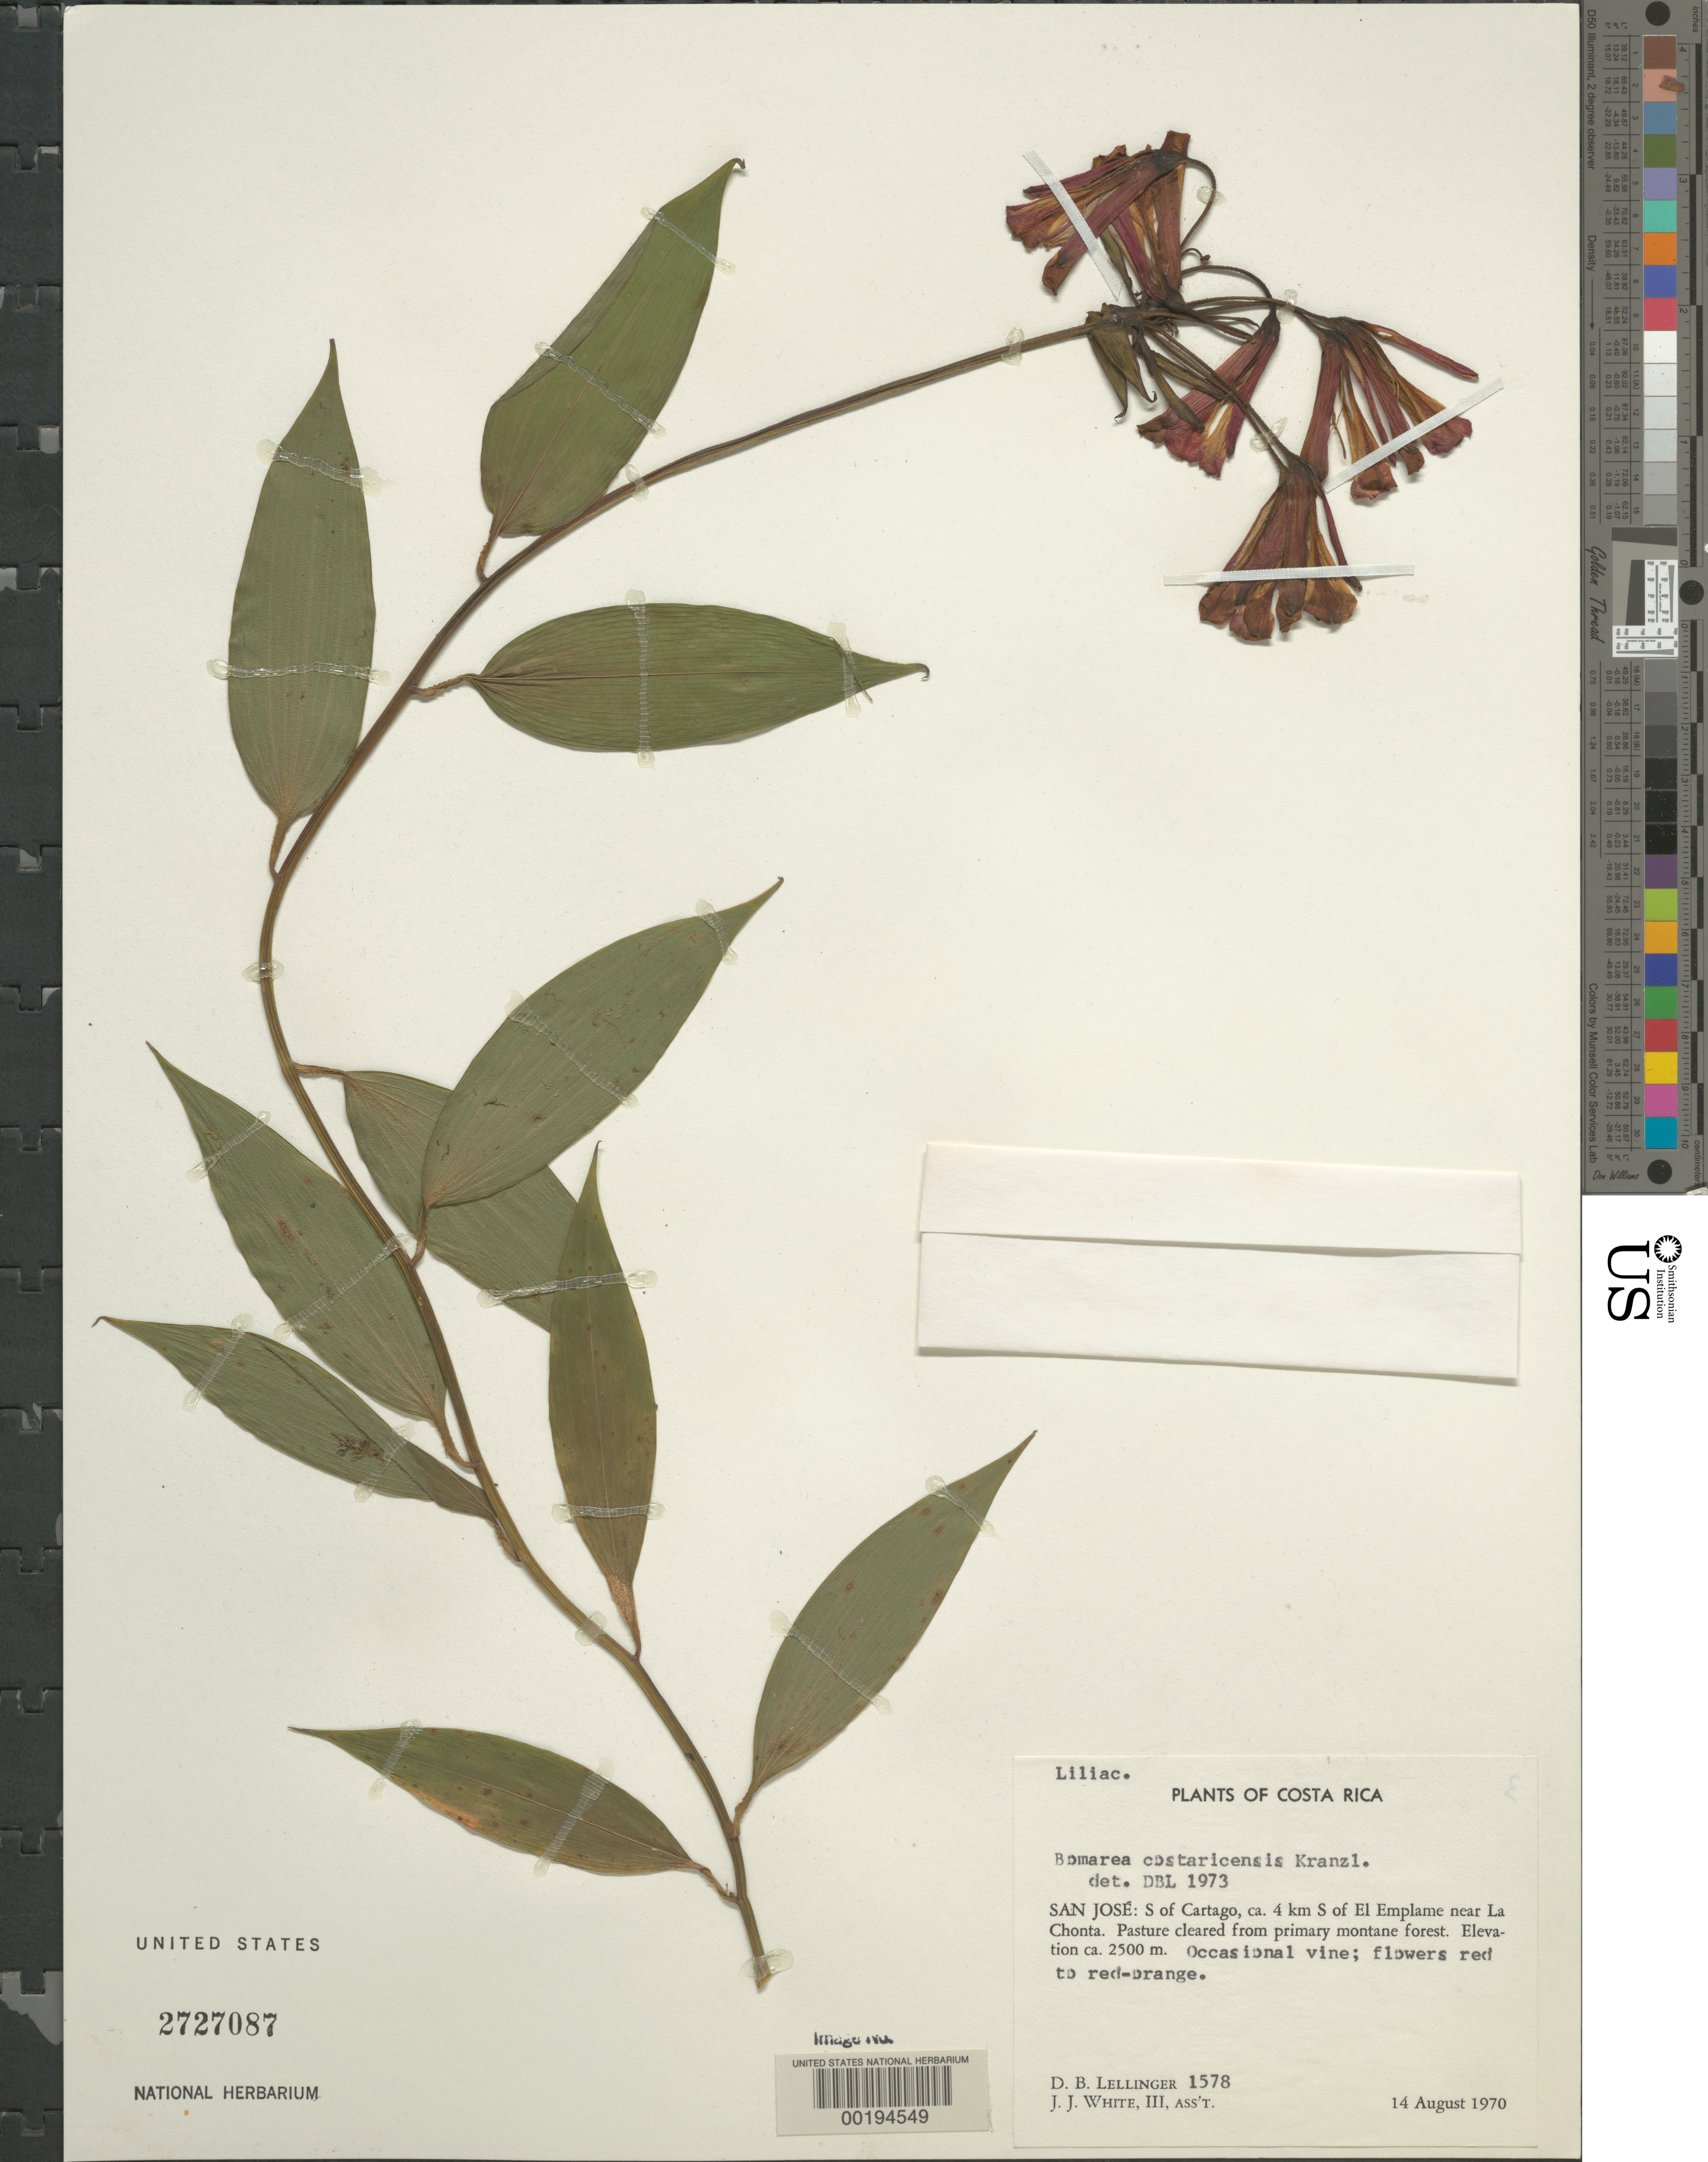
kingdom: Plantae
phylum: Tracheophyta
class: Liliopsida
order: Liliales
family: Alstroemeriaceae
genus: Bomarea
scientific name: Bomarea costaricensis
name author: Kraenzl.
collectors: D. B. Lellinger & J. J. White III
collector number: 1578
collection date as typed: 14 Aug 1970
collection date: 1970-08-14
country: Costa Rica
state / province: San José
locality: S of cartago, ca 4 km s of el emplame near la chonta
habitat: Pasture cleared from primary montane forest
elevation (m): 2500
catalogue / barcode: US 2727087